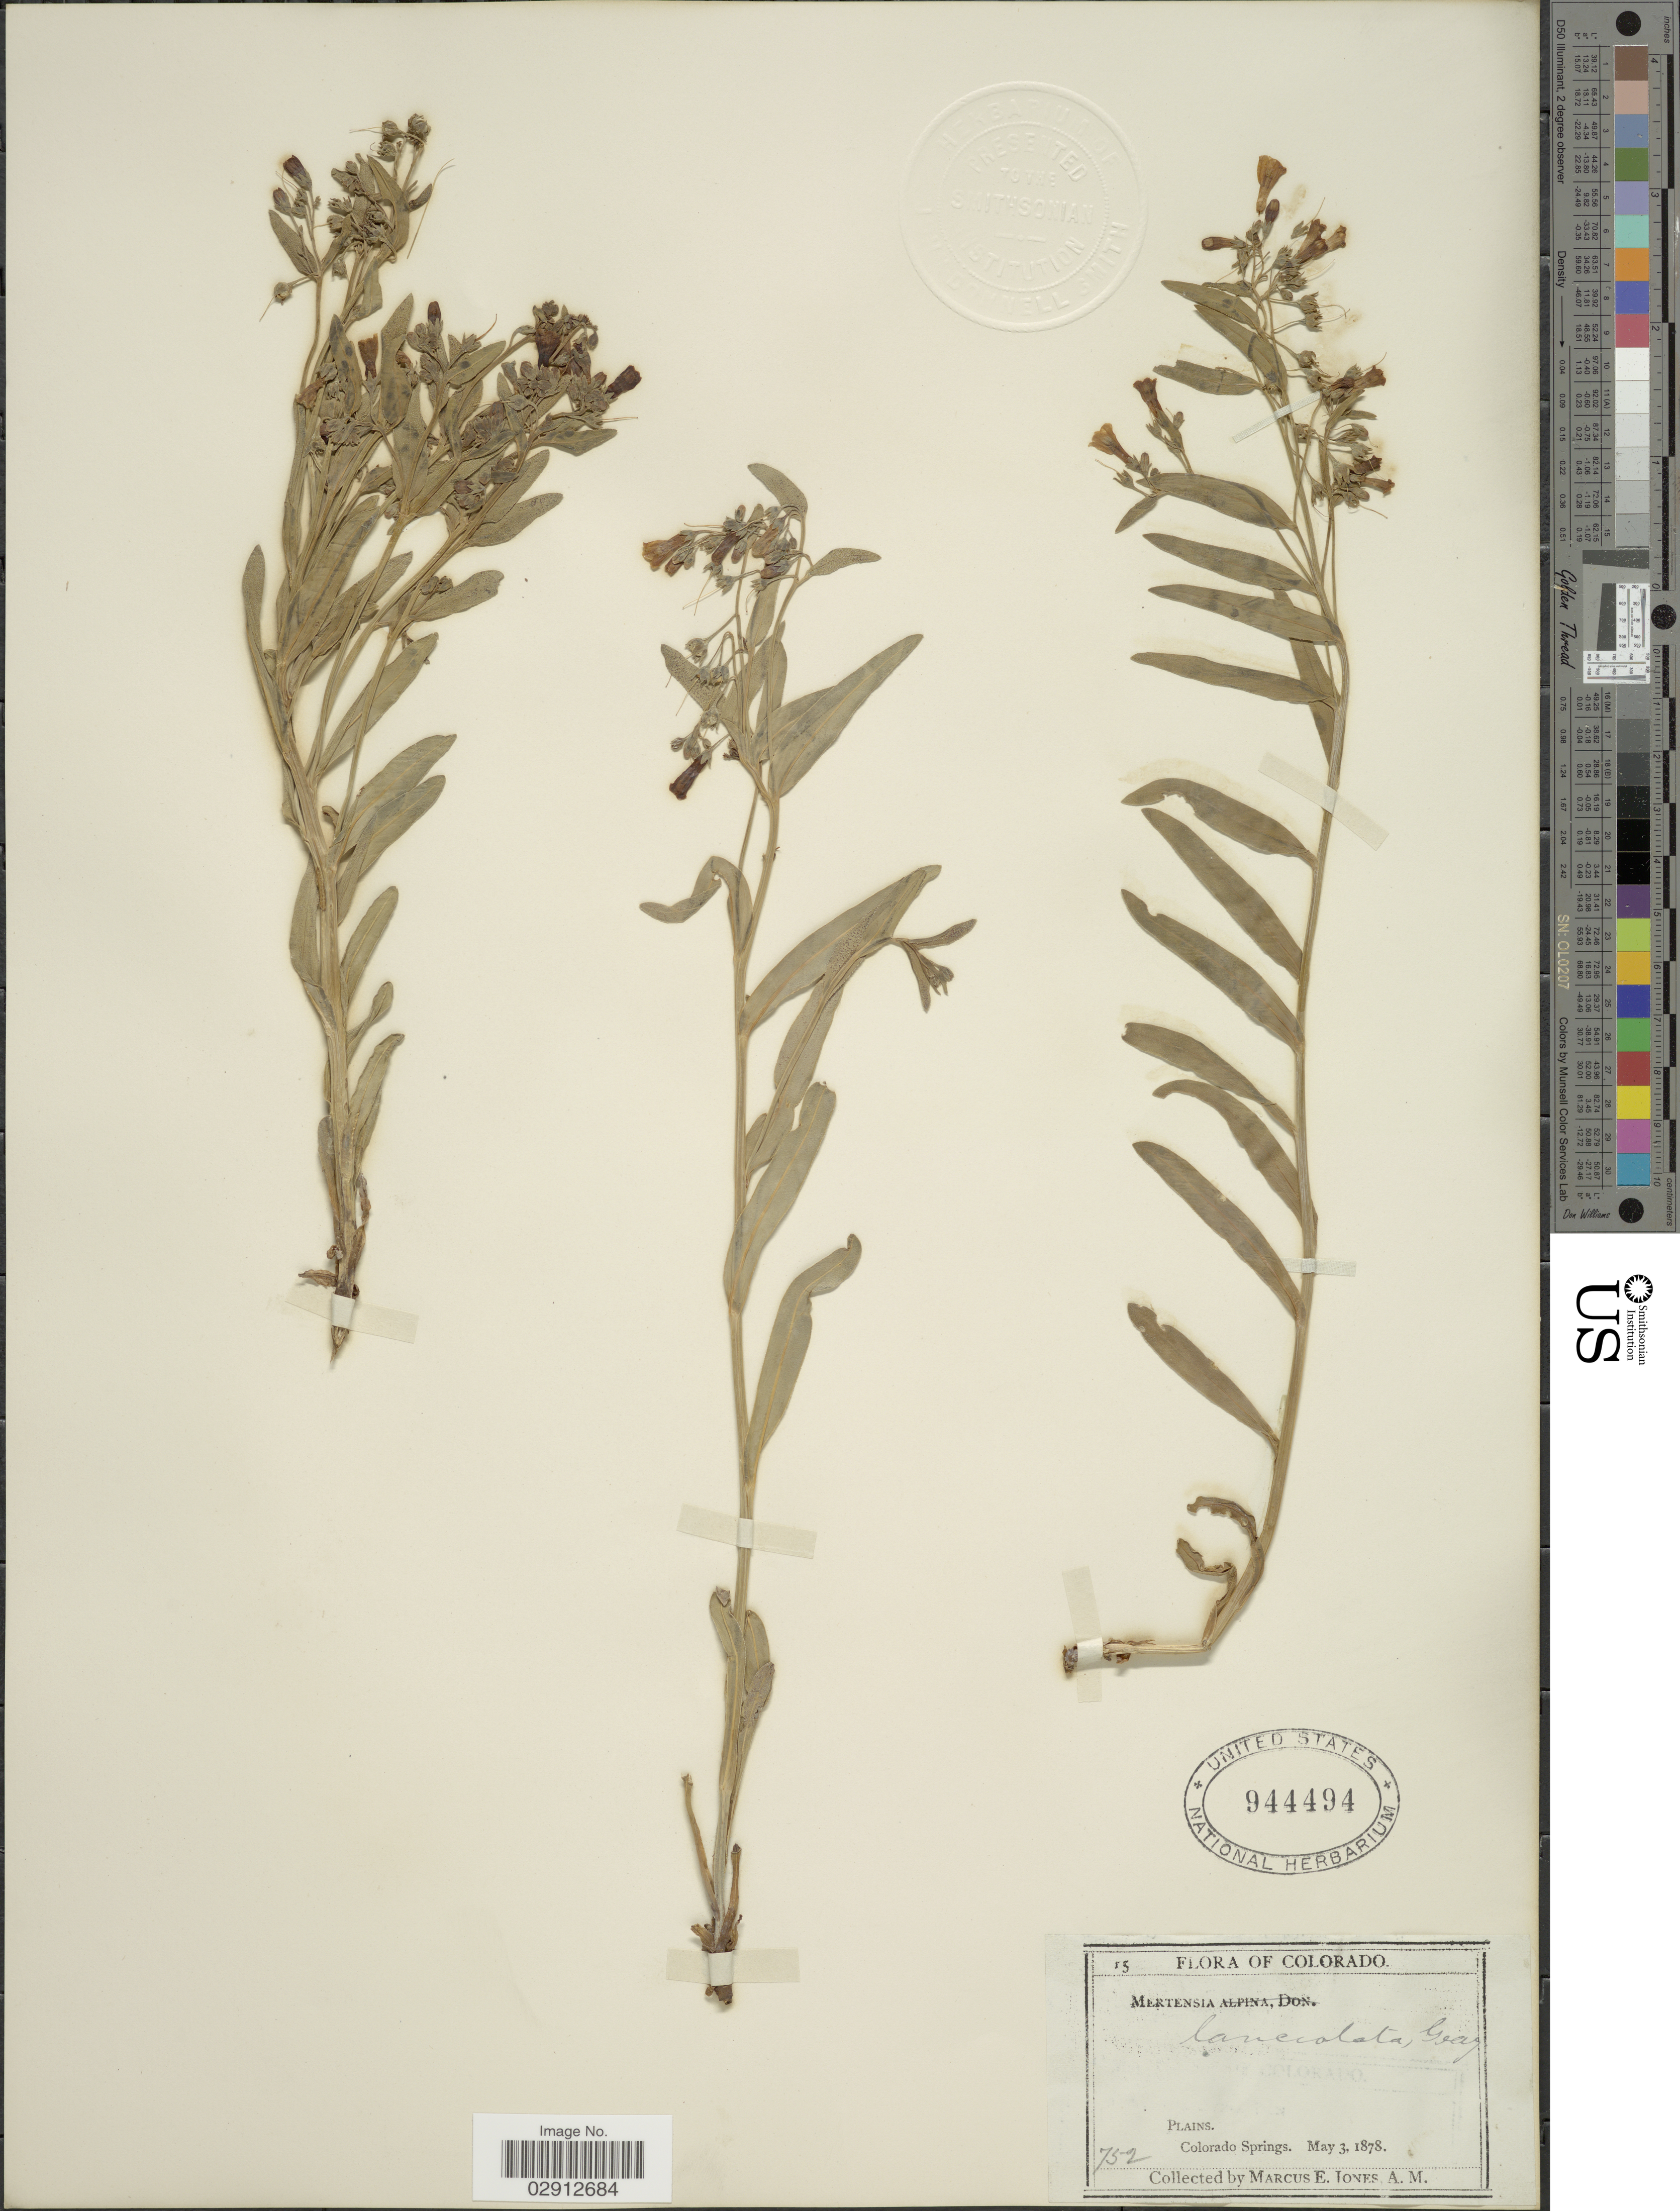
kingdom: Plantae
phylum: Tracheophyta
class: Magnoliopsida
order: Boraginales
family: Boraginaceae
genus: Mertensia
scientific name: Mertensia lanceolata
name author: (Pursh) DC. ex A. DC.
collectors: M. E. Jones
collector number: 752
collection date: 1878-05-03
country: United States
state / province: Colorado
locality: Colorado Springs.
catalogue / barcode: US 944494